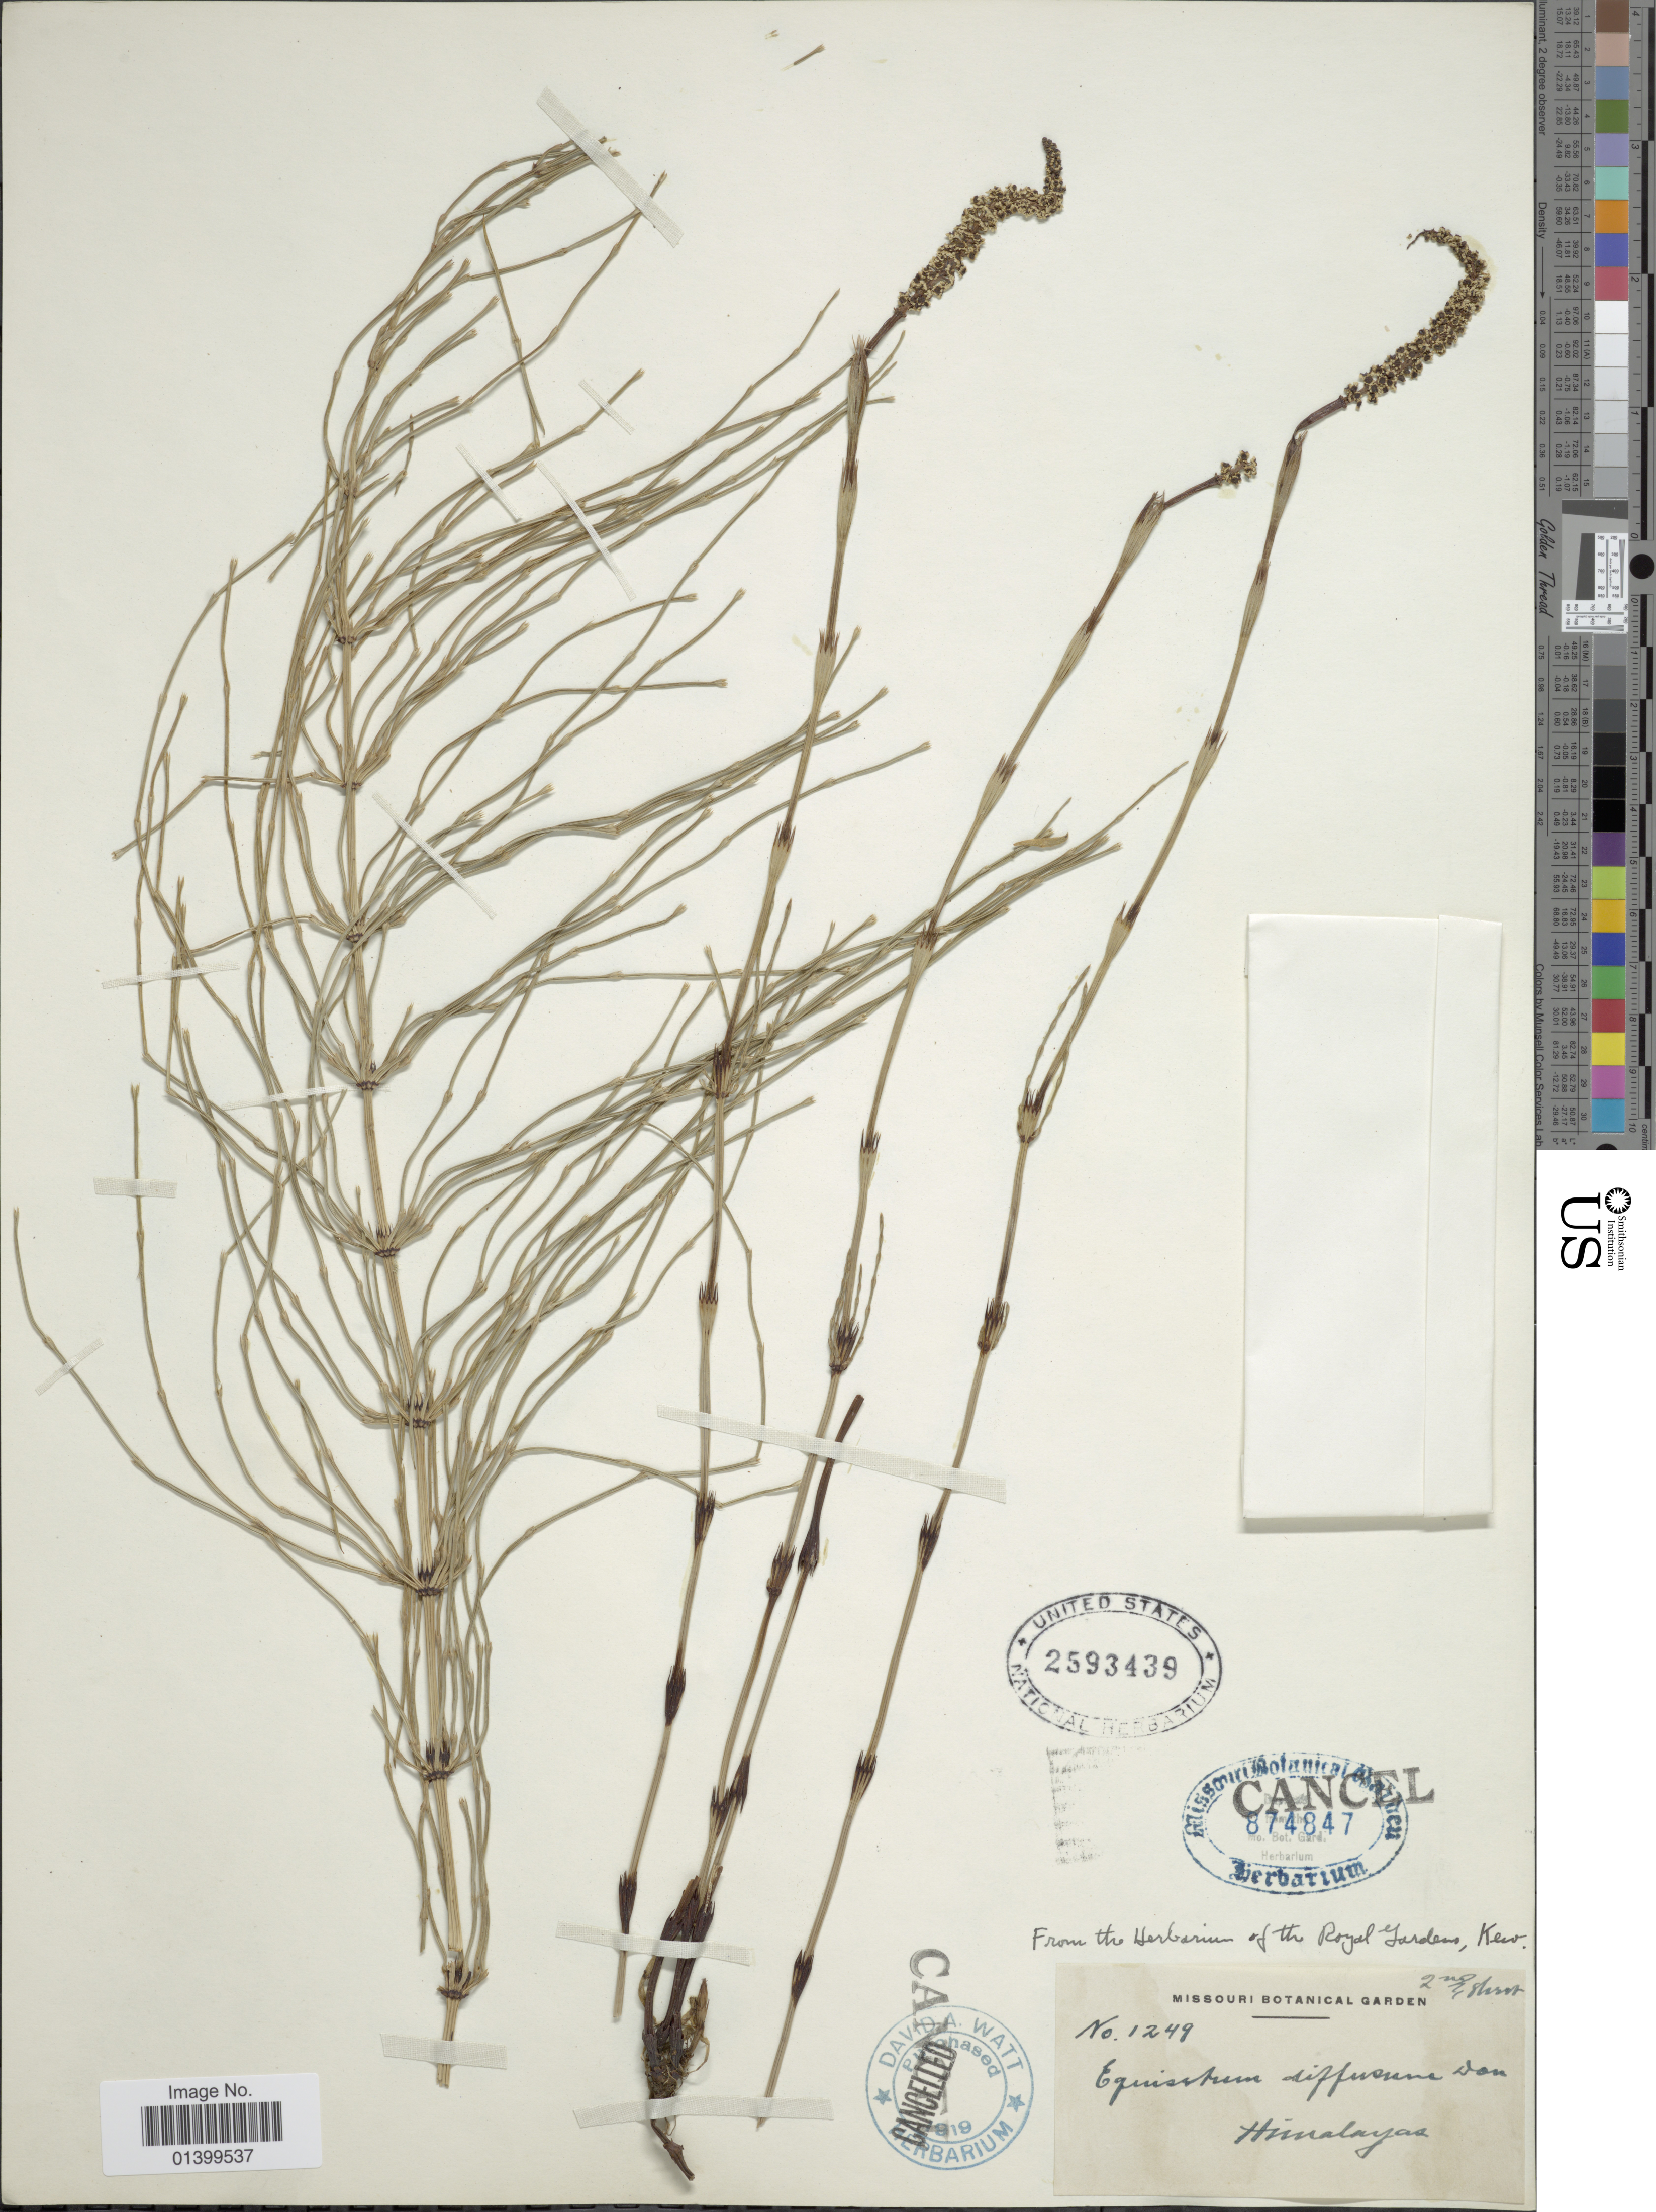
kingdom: Plantae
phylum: Tracheophyta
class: Polypodiopsida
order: Equisetales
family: Equisetaceae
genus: Equisetum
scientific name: Equisetum diffusum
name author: D. Don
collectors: ex herb. Kew Royal Gardens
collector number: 1249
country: India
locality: Himalayas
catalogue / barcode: US 2593439